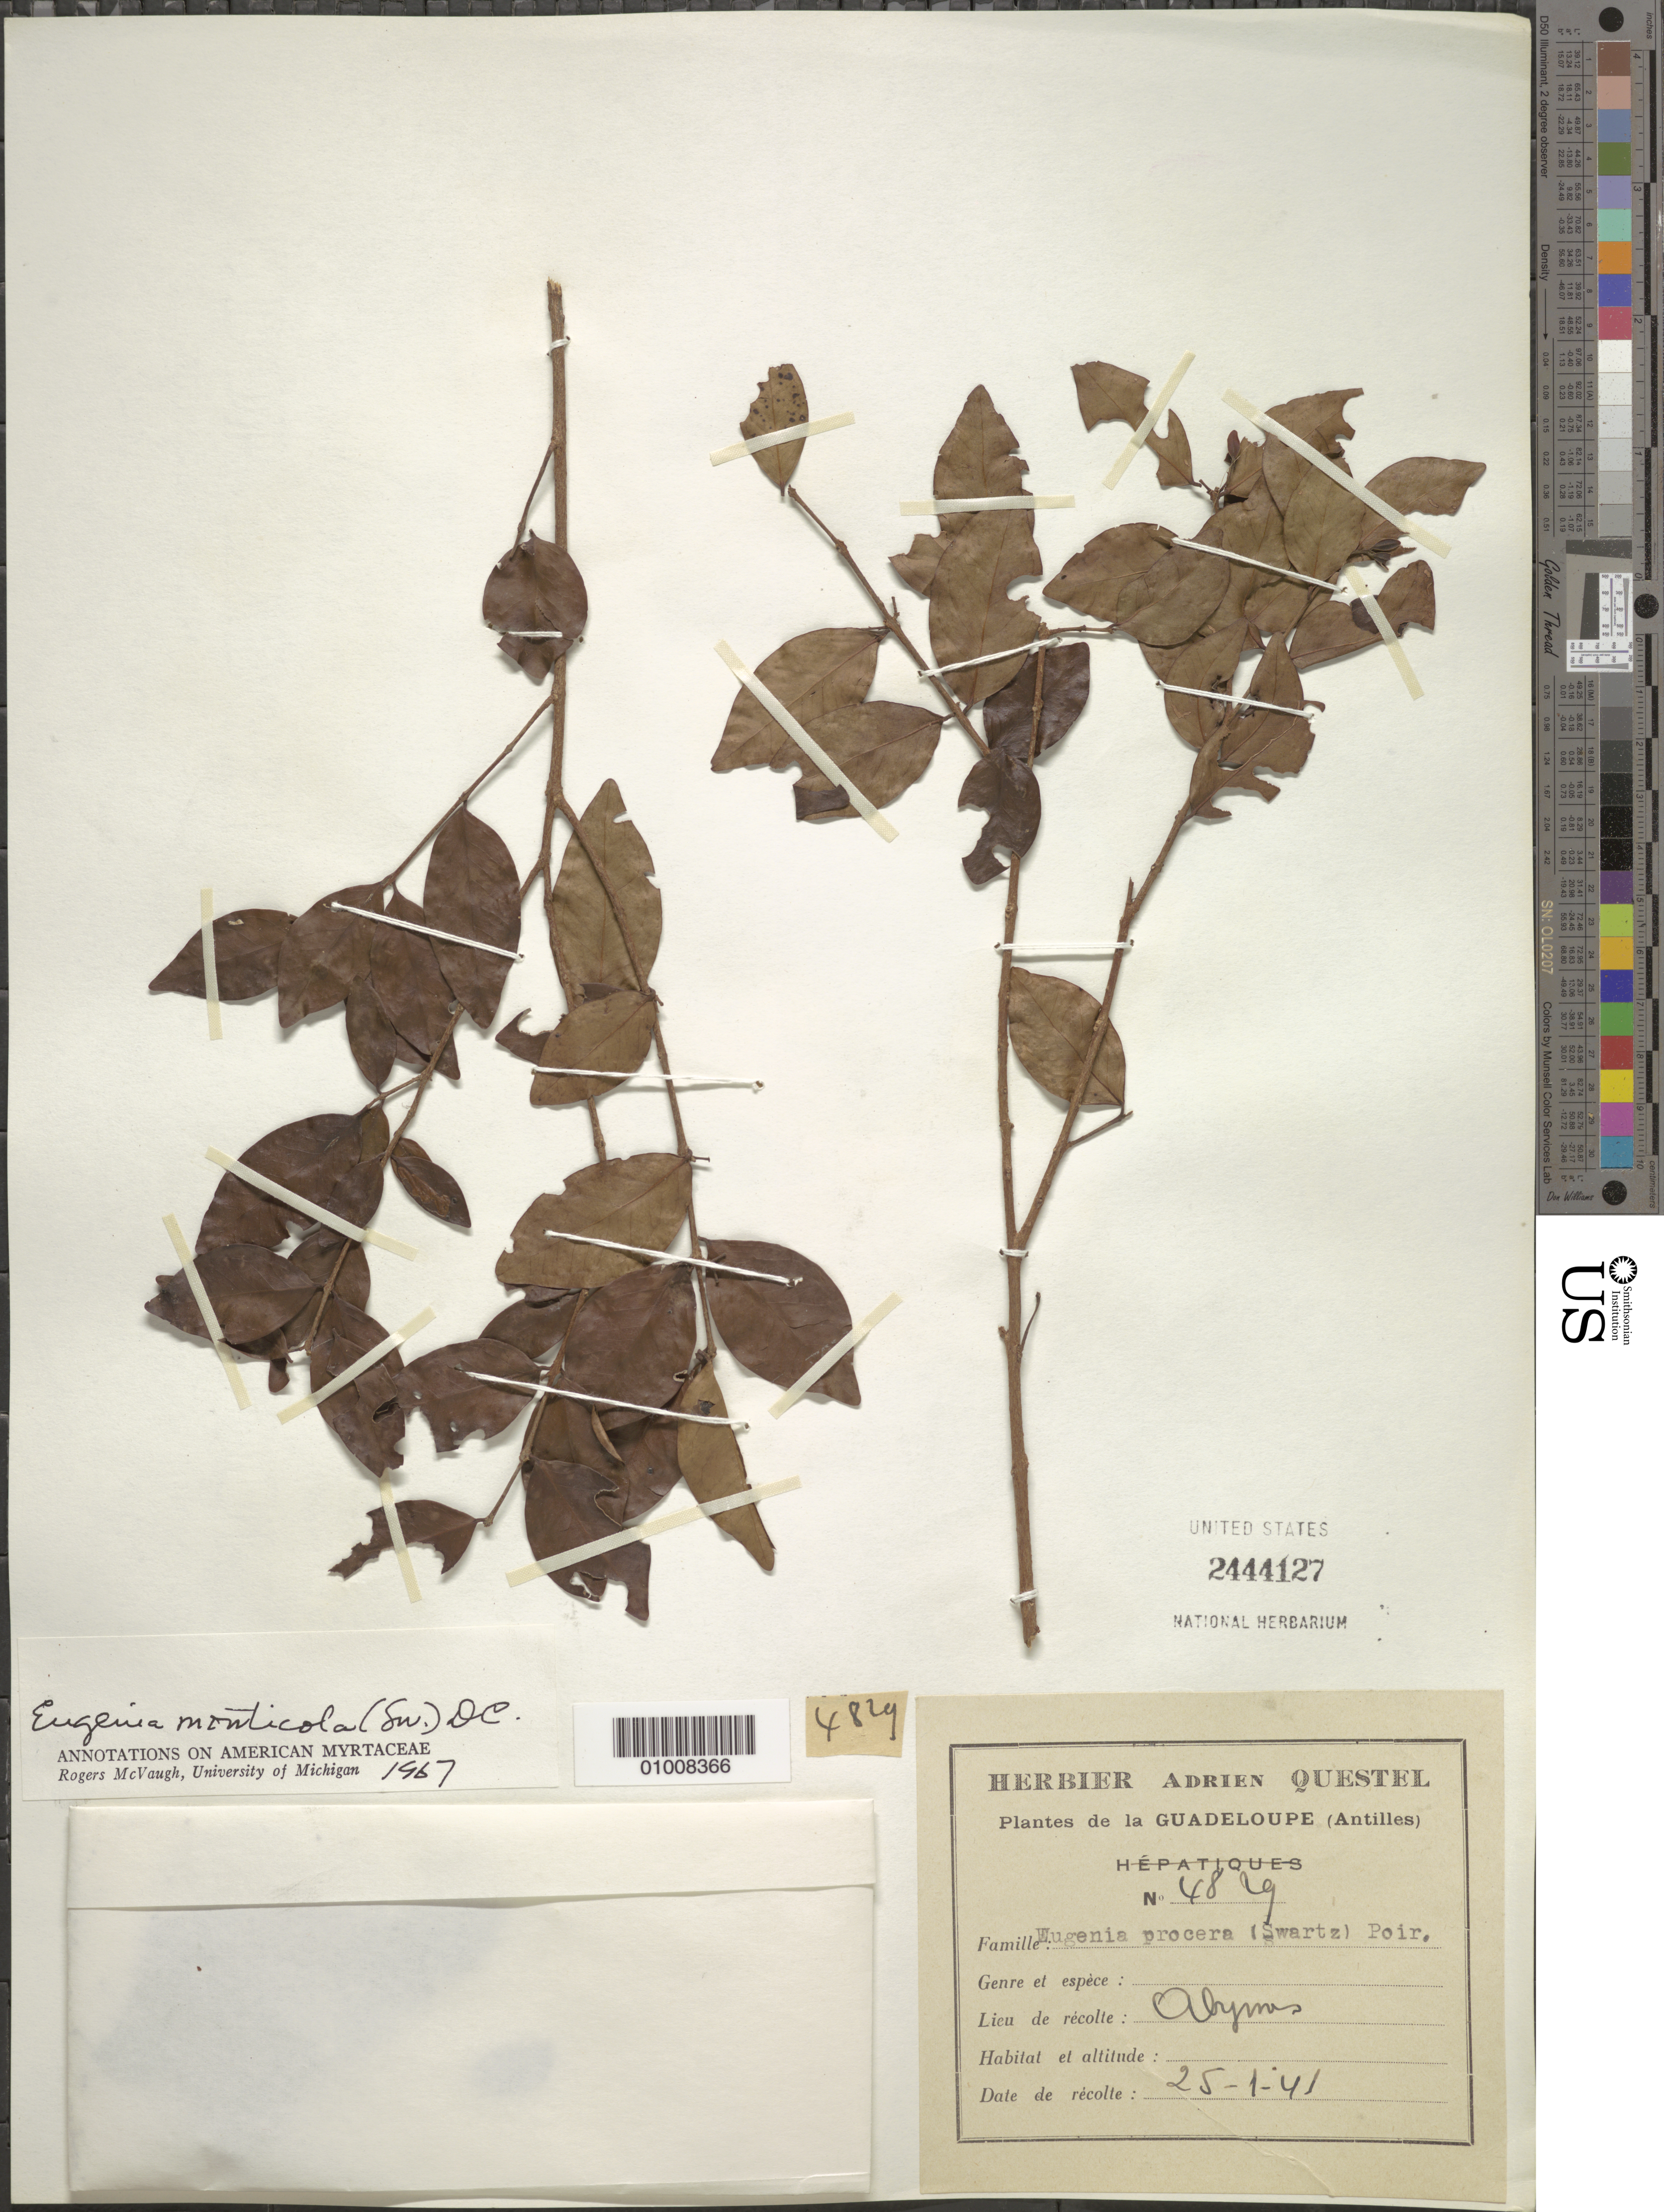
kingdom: Plantae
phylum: Tracheophyta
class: Magnoliopsida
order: Myrtales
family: Myrtaceae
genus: Eugenia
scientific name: Eugenia monticola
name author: (Sw.) DC.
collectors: A. Questel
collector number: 4829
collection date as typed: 25 Jan 1941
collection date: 1941-01-25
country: Guadeloupe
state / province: Grande-Terre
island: Grande Terre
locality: Abymes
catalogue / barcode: US 2444127